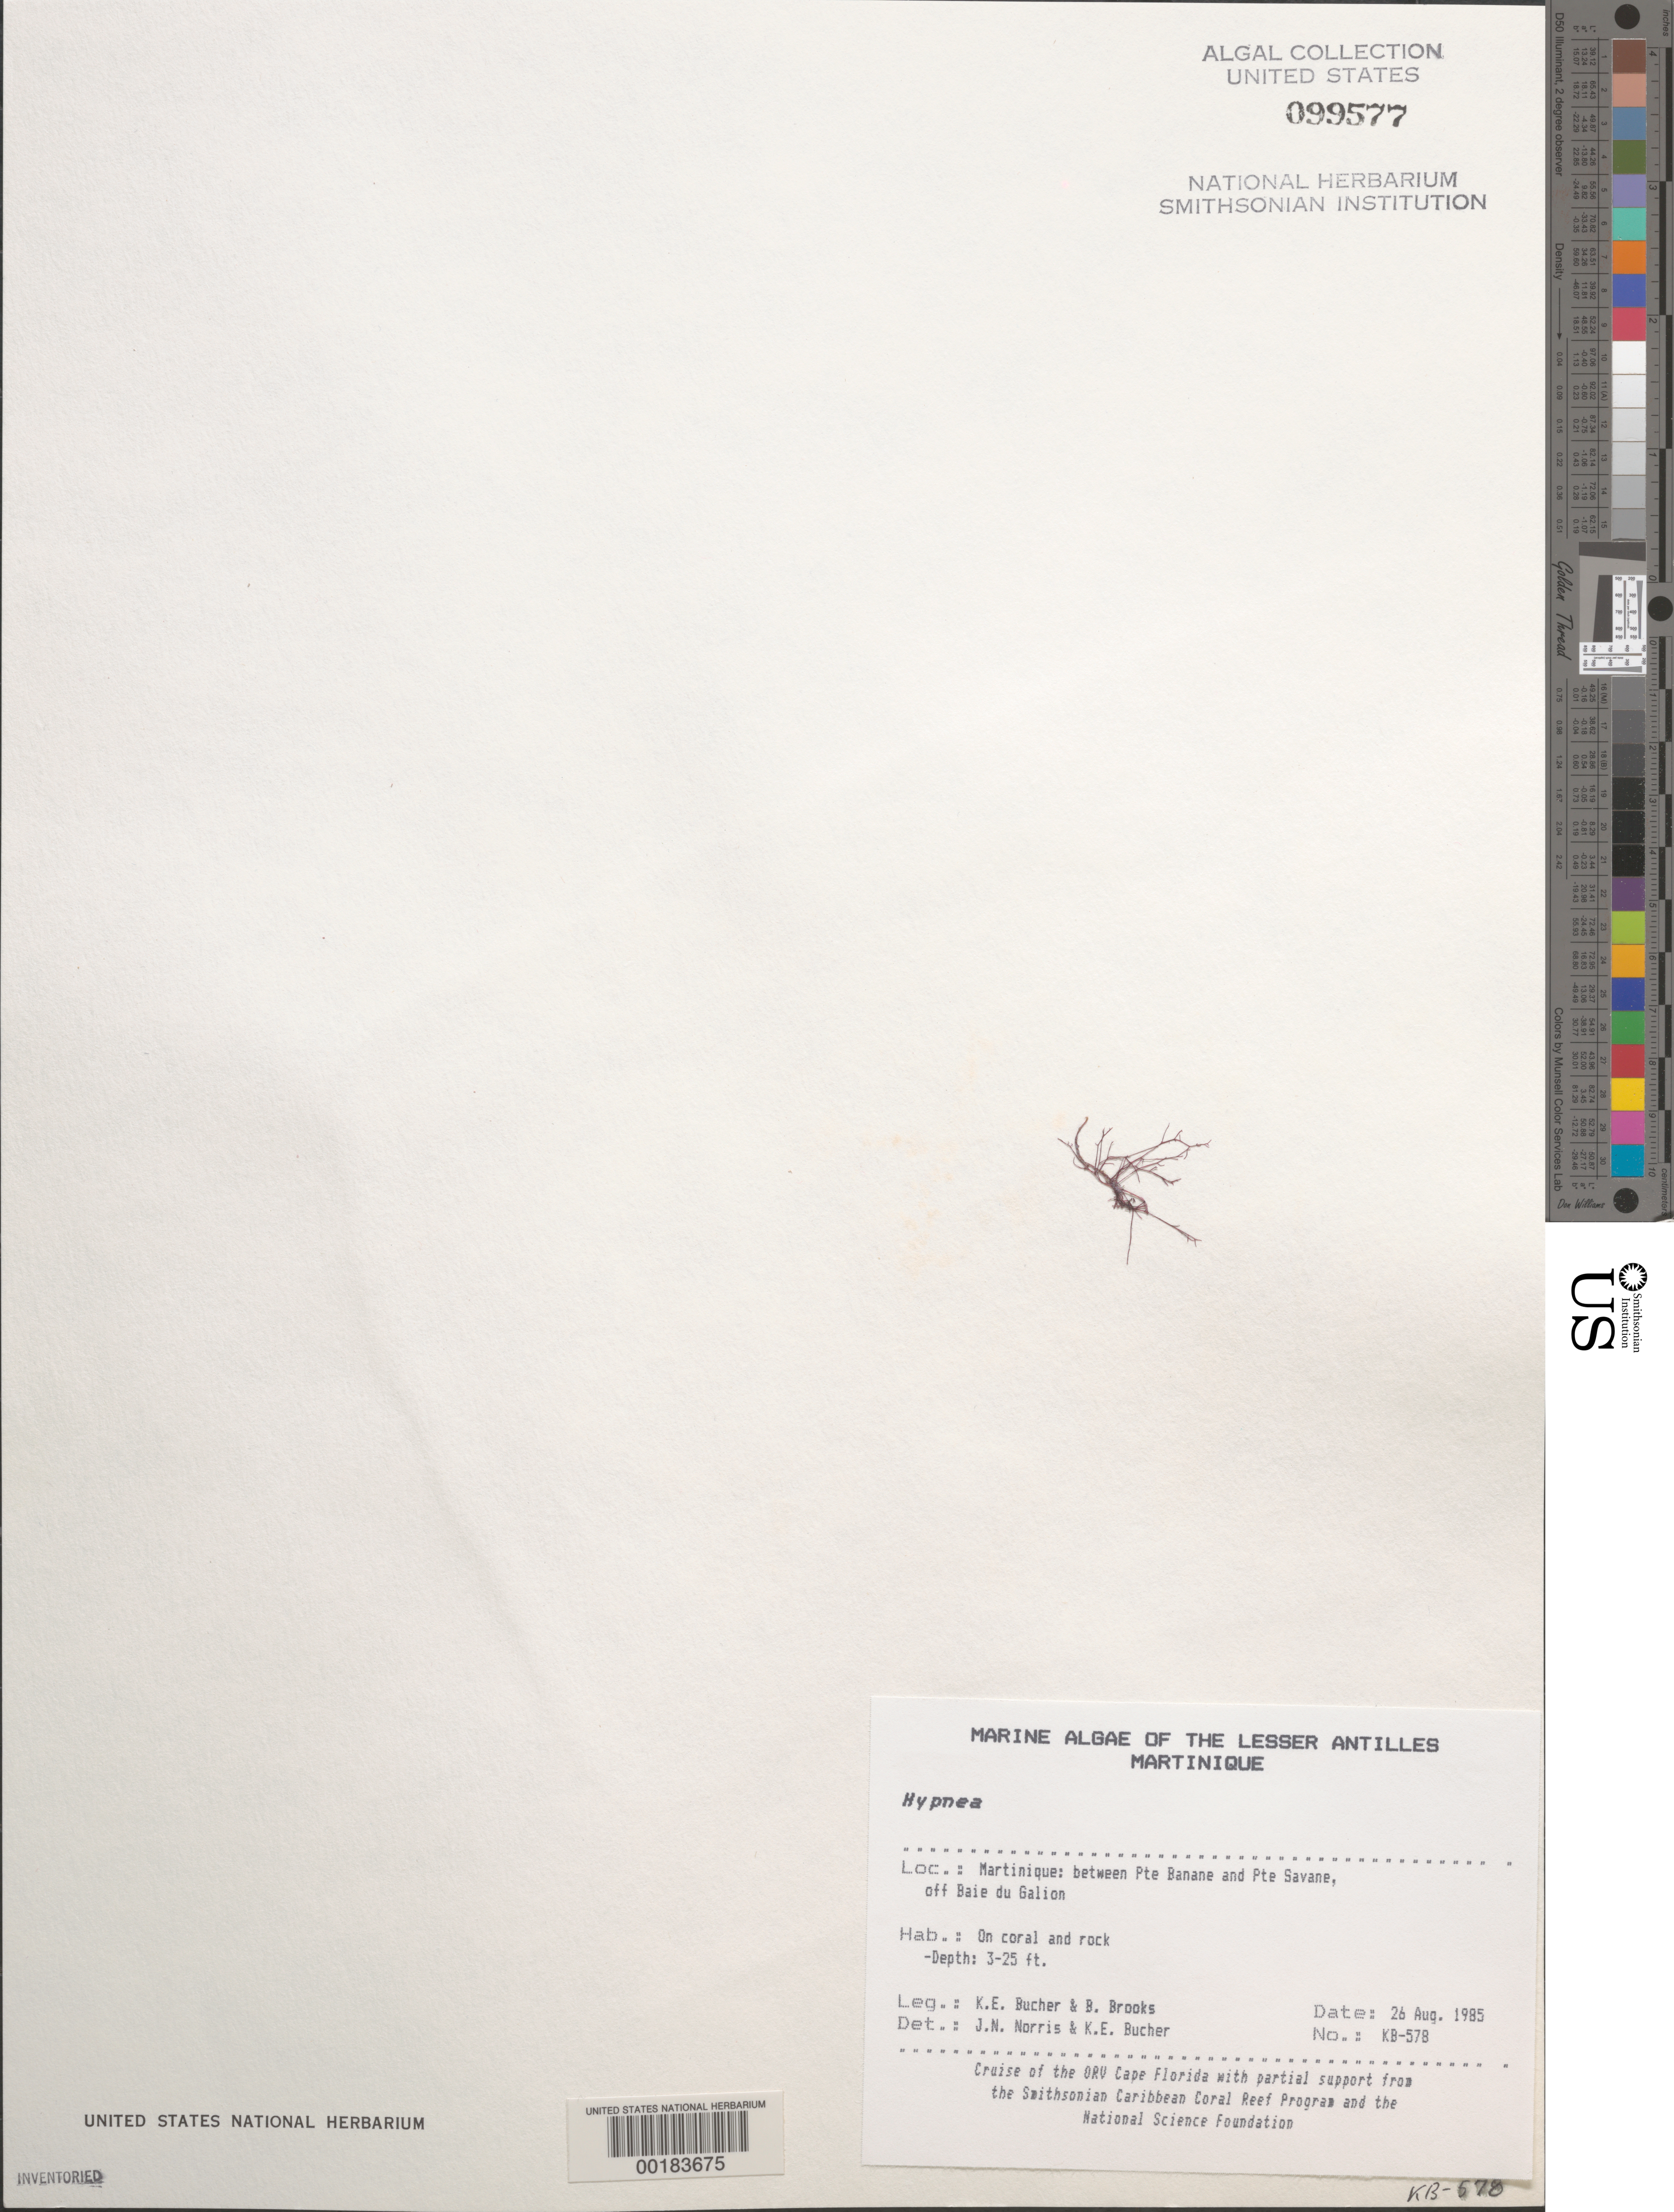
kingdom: Plantae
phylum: Rhodophyta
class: Florideophyceae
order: Gigartinales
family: Cystocloniaceae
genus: Hypnea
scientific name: Hypnea sp.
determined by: Norris, J. N.; Bucher, K. E.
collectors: K. E. Bucher & B. Brooks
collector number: KB-578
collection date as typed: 26 Aug 1985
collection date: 1985-08-26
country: Martinique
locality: Between Pointe Banane and Pointe Savane, off Baie du Galion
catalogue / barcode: US 99577